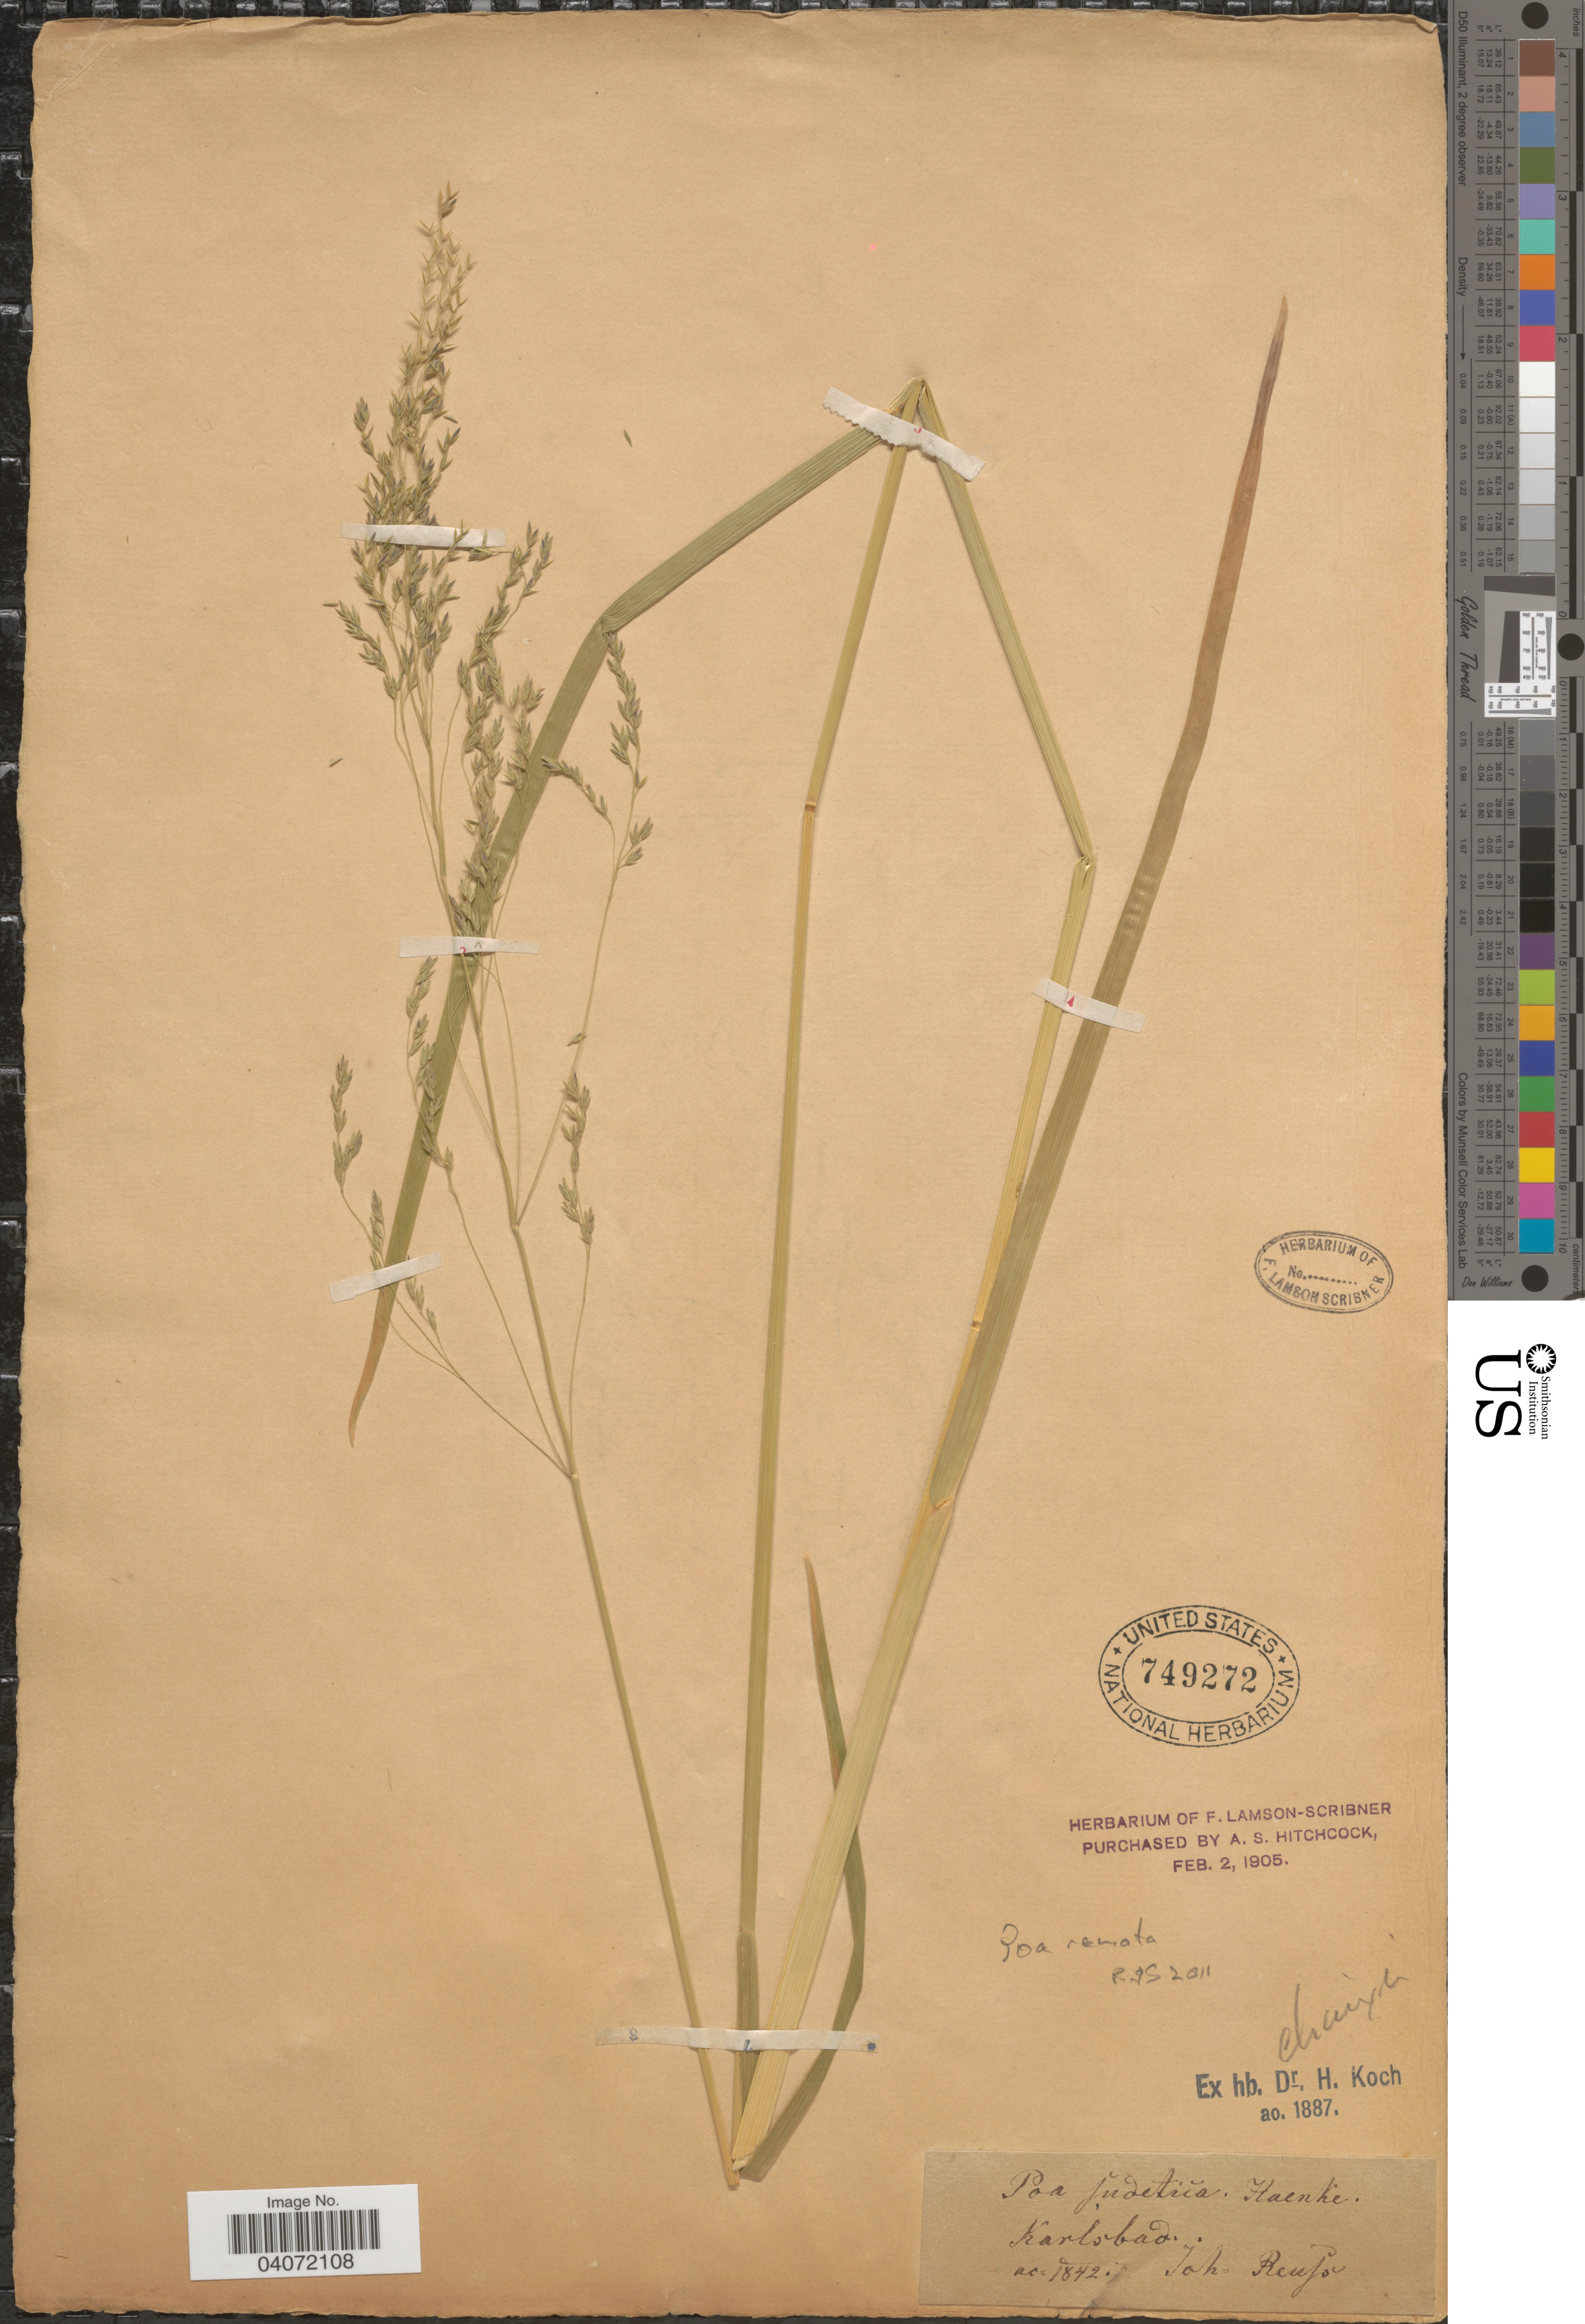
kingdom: Plantae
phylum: Tracheophyta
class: Liliopsida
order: Poales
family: Poaceae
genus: Poa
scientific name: Poa chaixii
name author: Vill.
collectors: J. Reuss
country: Germany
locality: Karlsbad.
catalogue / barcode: US 749272